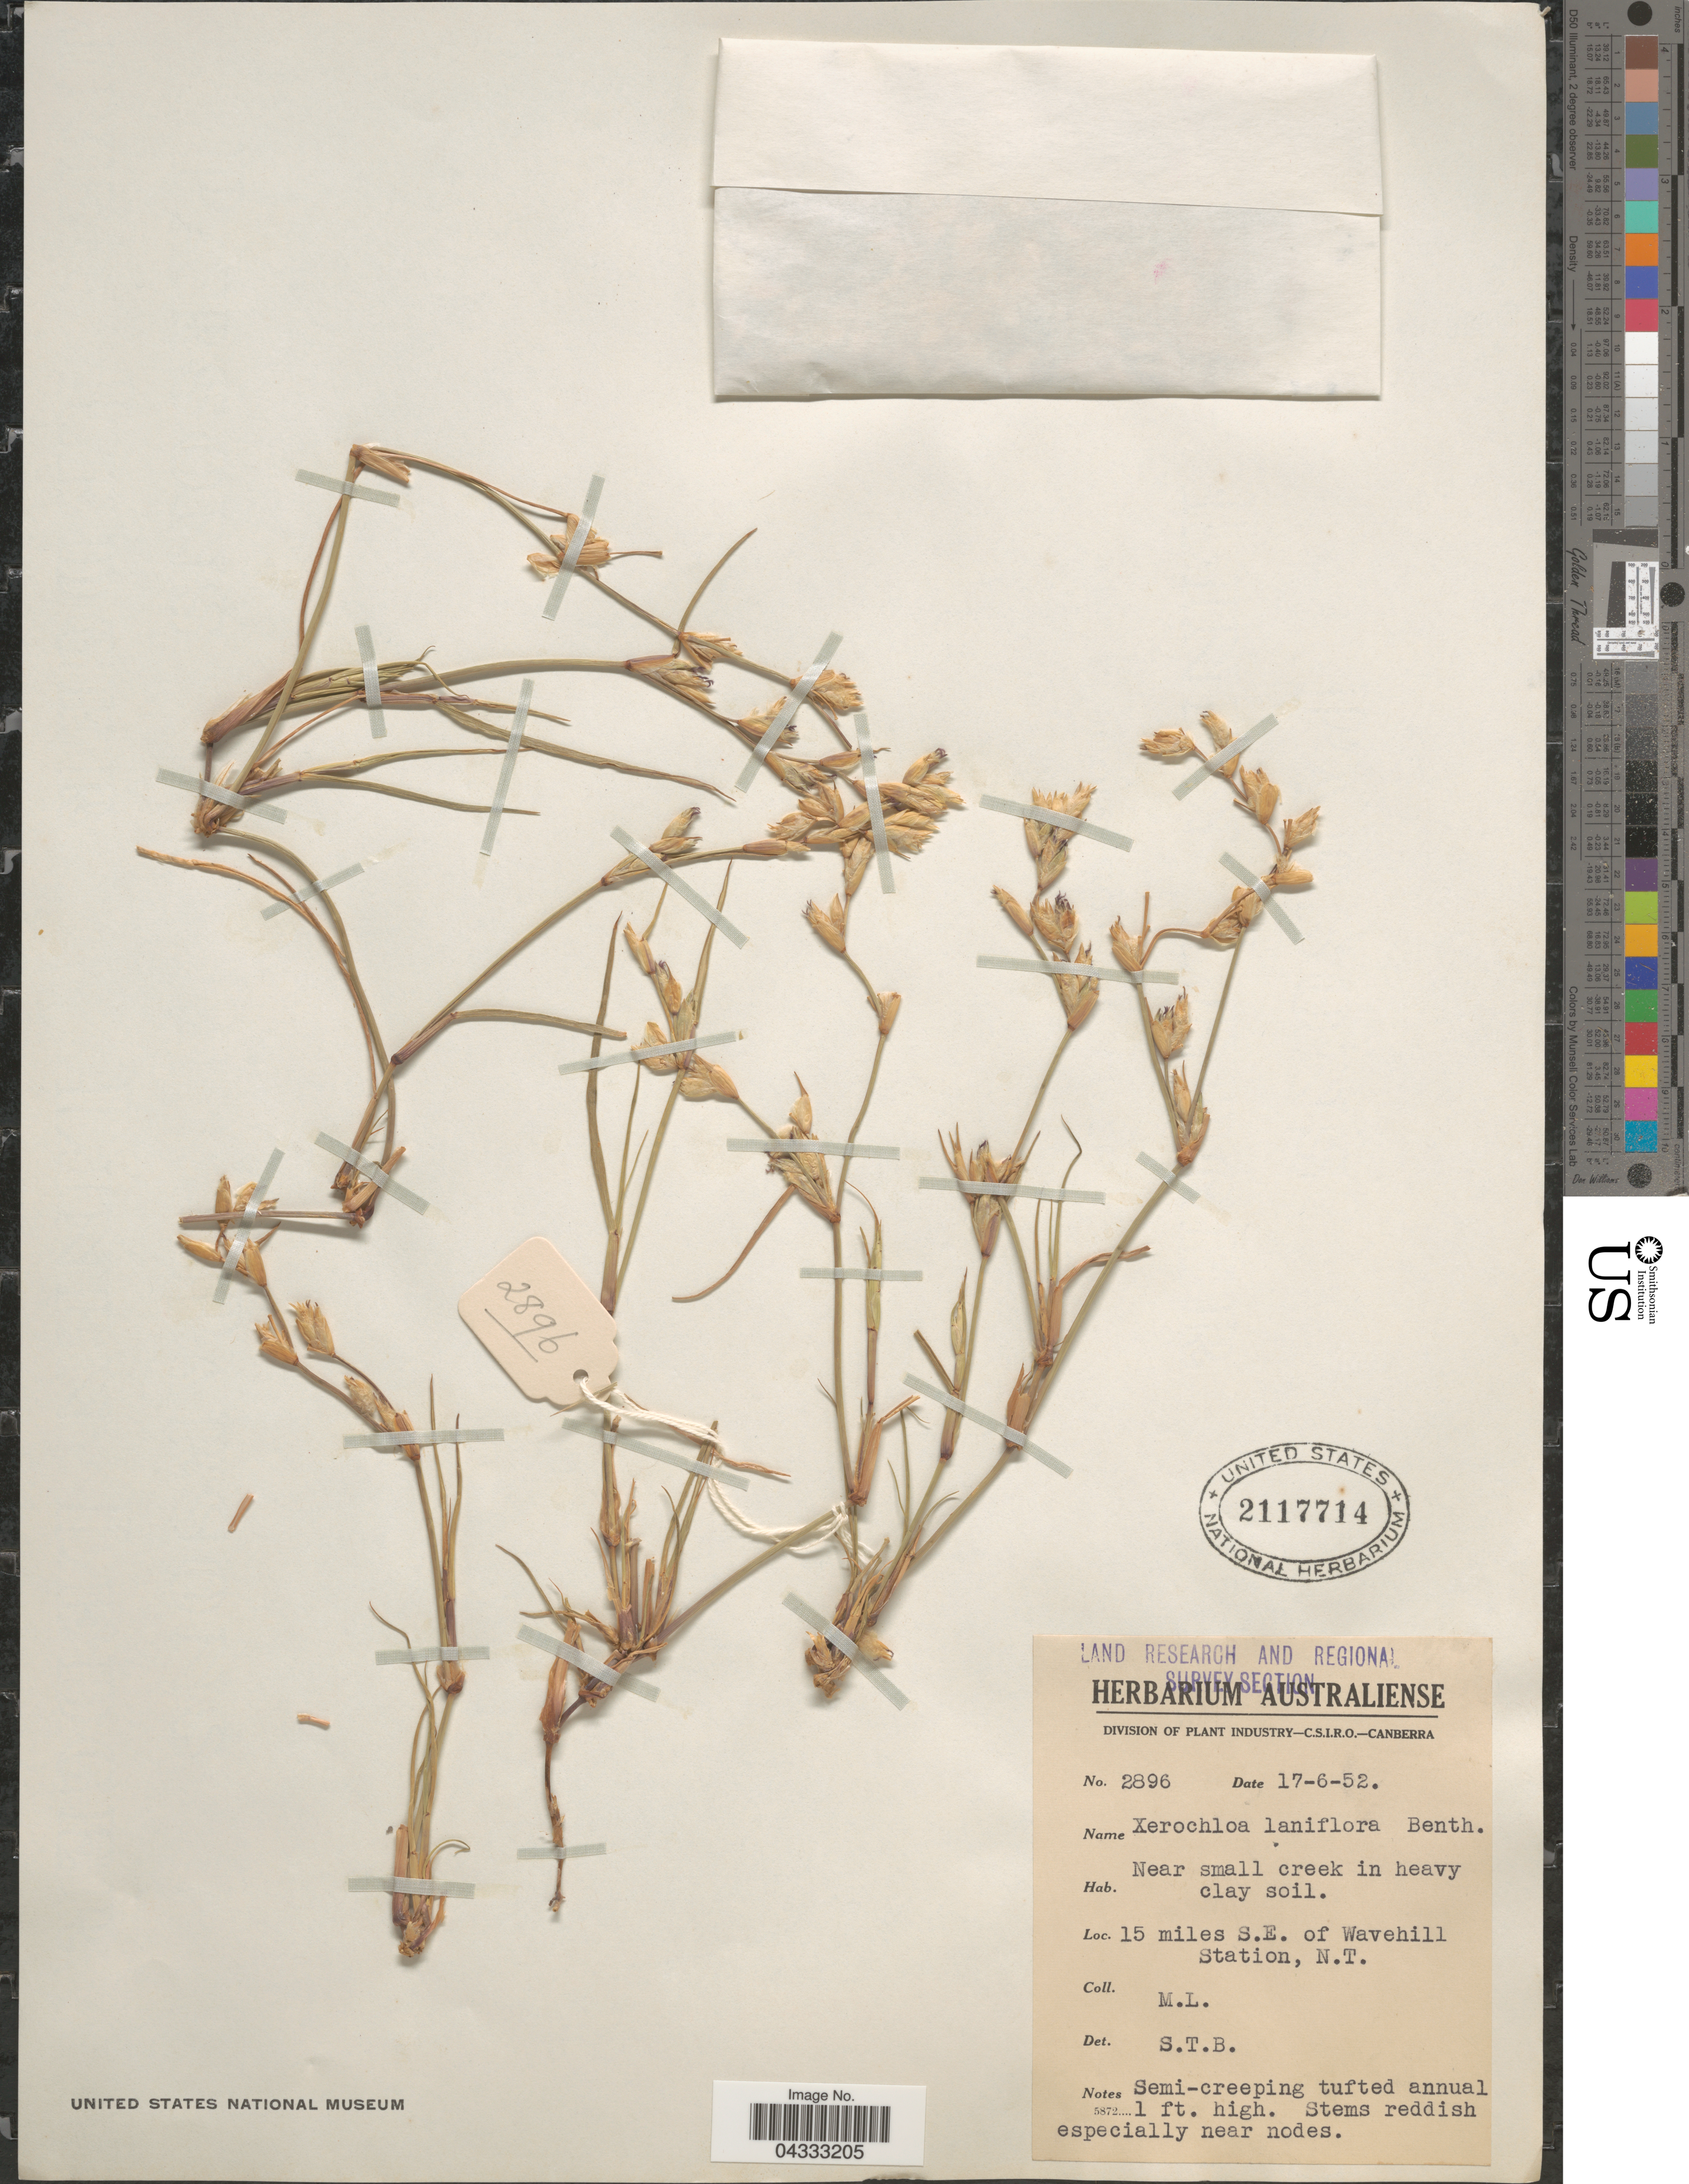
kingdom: Plantae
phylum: Tracheophyta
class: Liliopsida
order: Poales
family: Poaceae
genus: Xerochloa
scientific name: Xerochloa laniflora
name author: Benth.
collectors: M. L.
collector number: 2896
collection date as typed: Transcribed d/m/y: 17/6/52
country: Australia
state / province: Northern Territory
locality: Land Research and Regional Survey Section. 15 miles S.E. of Wavehill Station.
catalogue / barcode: US 2117714